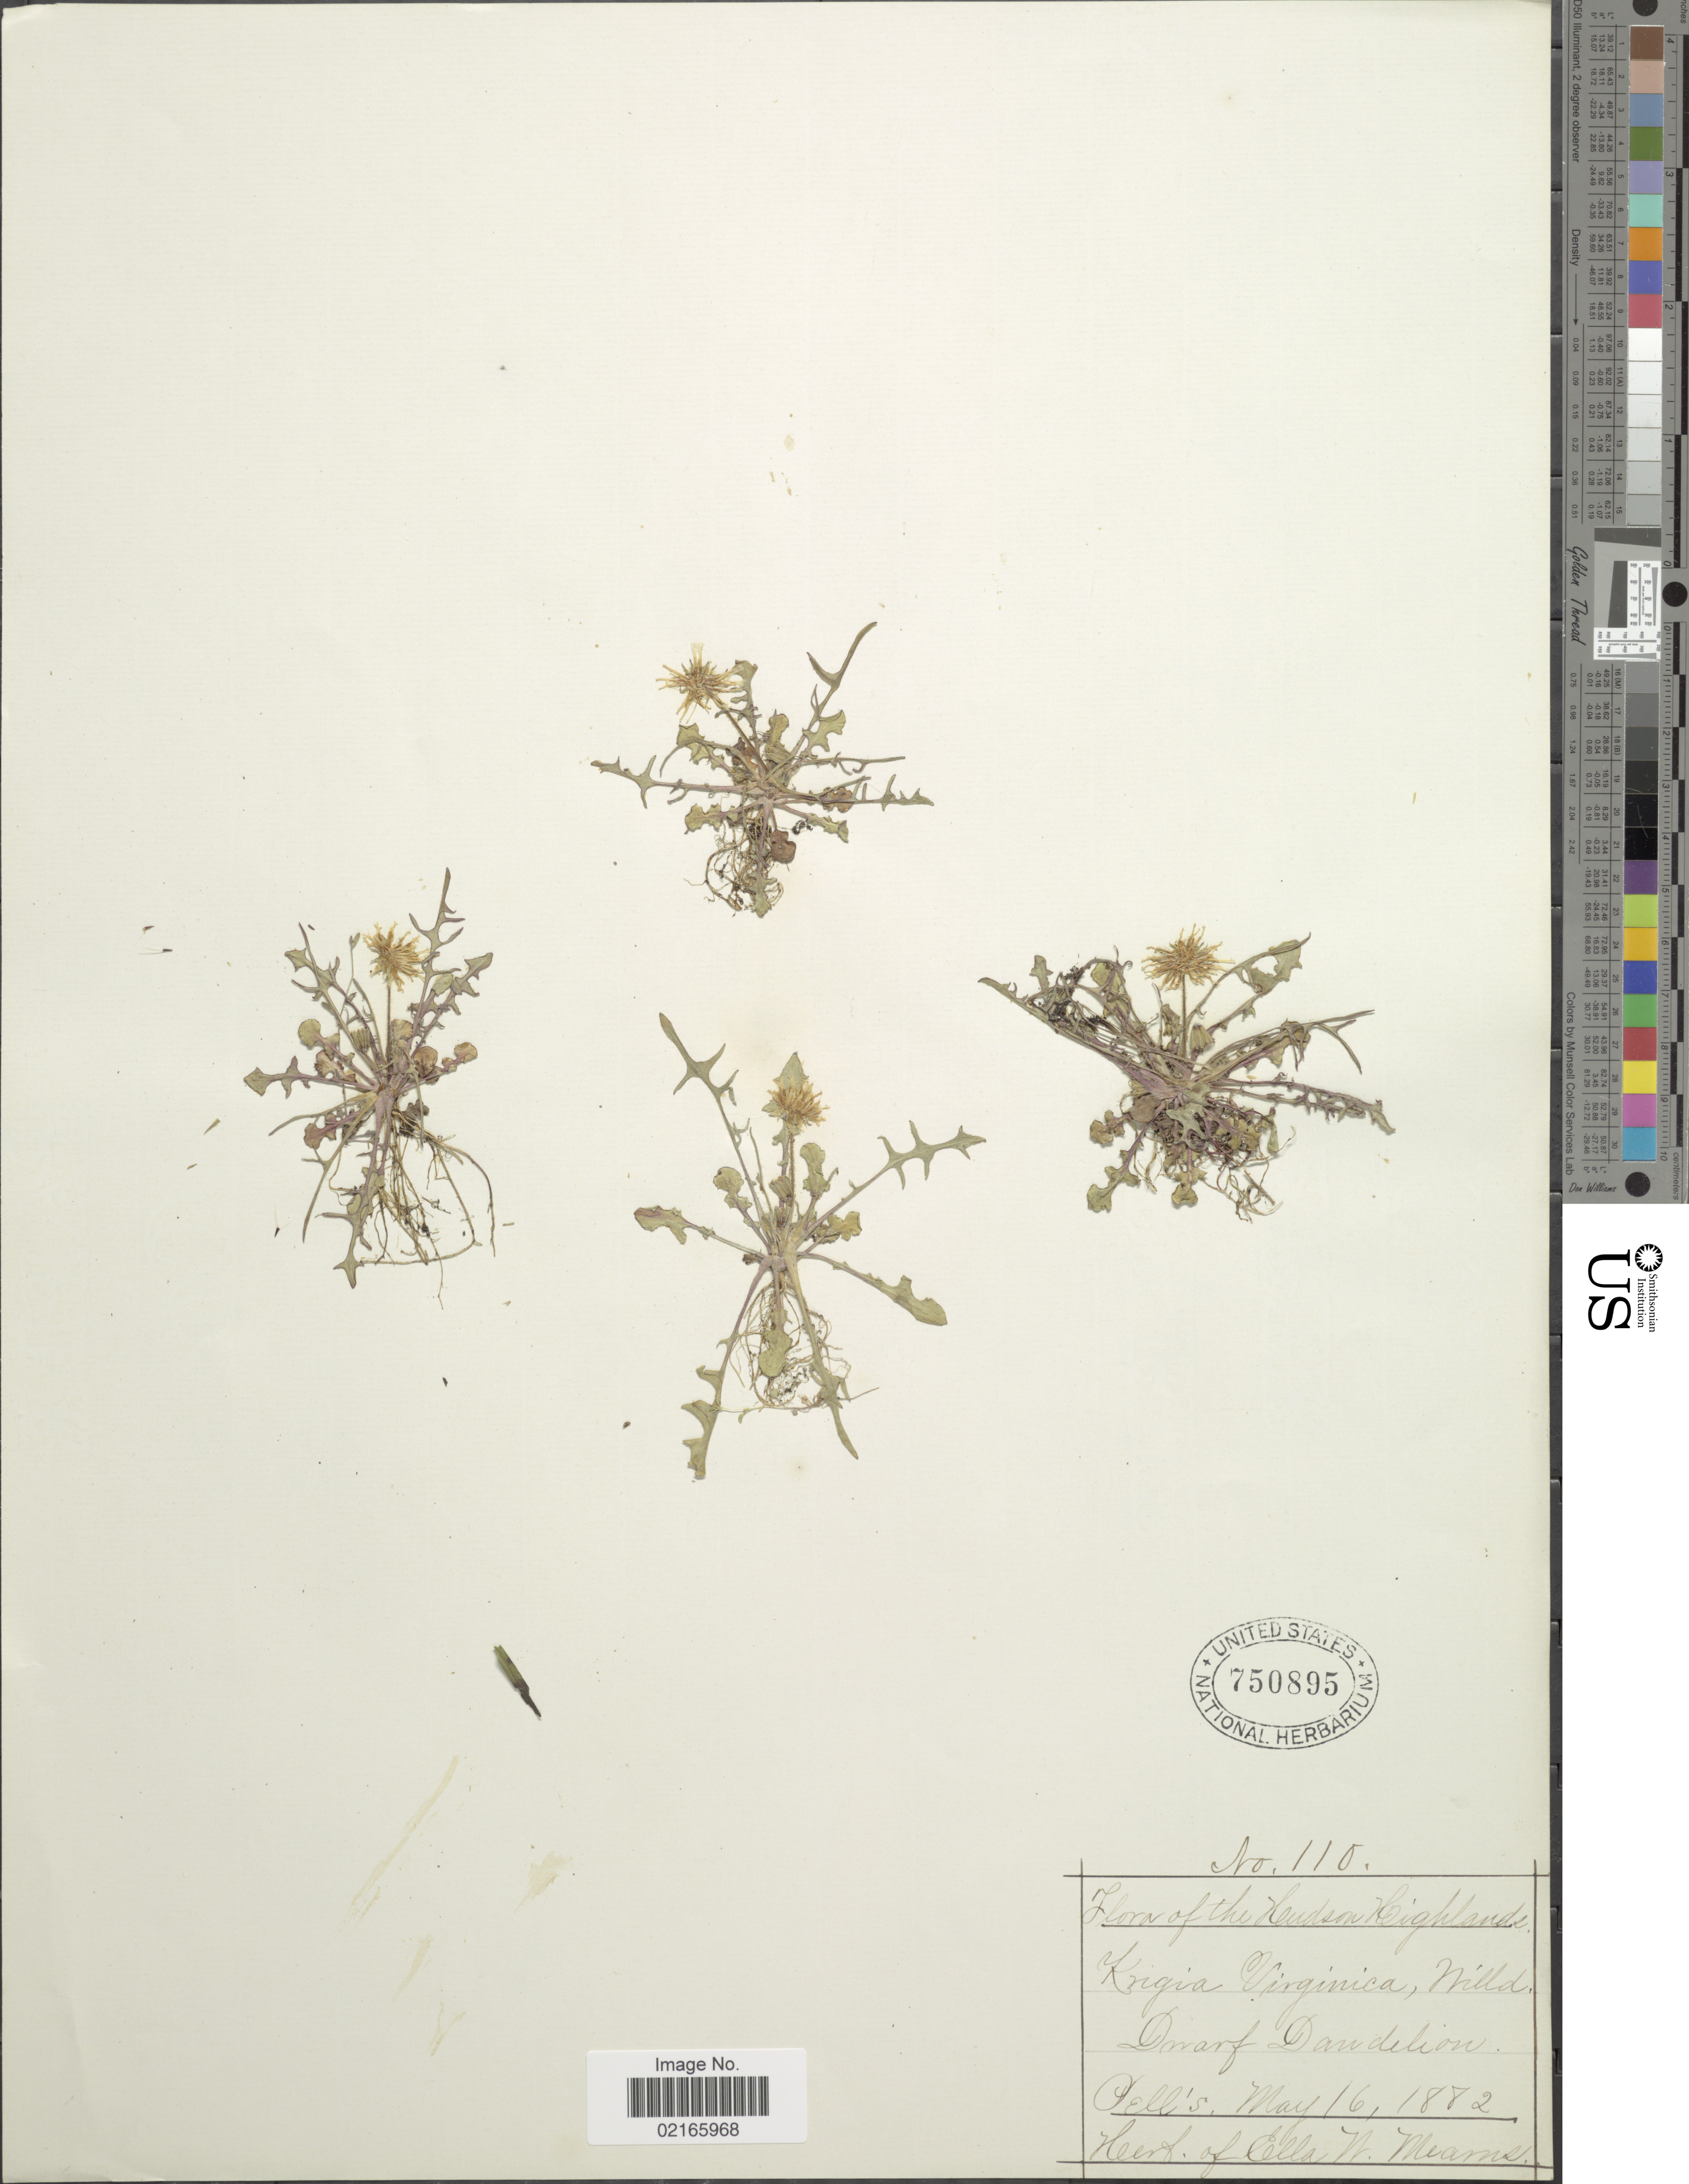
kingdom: Plantae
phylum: Tracheophyta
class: Magnoliopsida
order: Asterales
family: Asteraceae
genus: Krigia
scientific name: Krigia virginica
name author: (L.) Willd.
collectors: ex herb. Ella W. Mearns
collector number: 110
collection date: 1882-05-16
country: United States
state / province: New York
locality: Dwarf Dandelion, Pell's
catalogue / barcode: US 750895